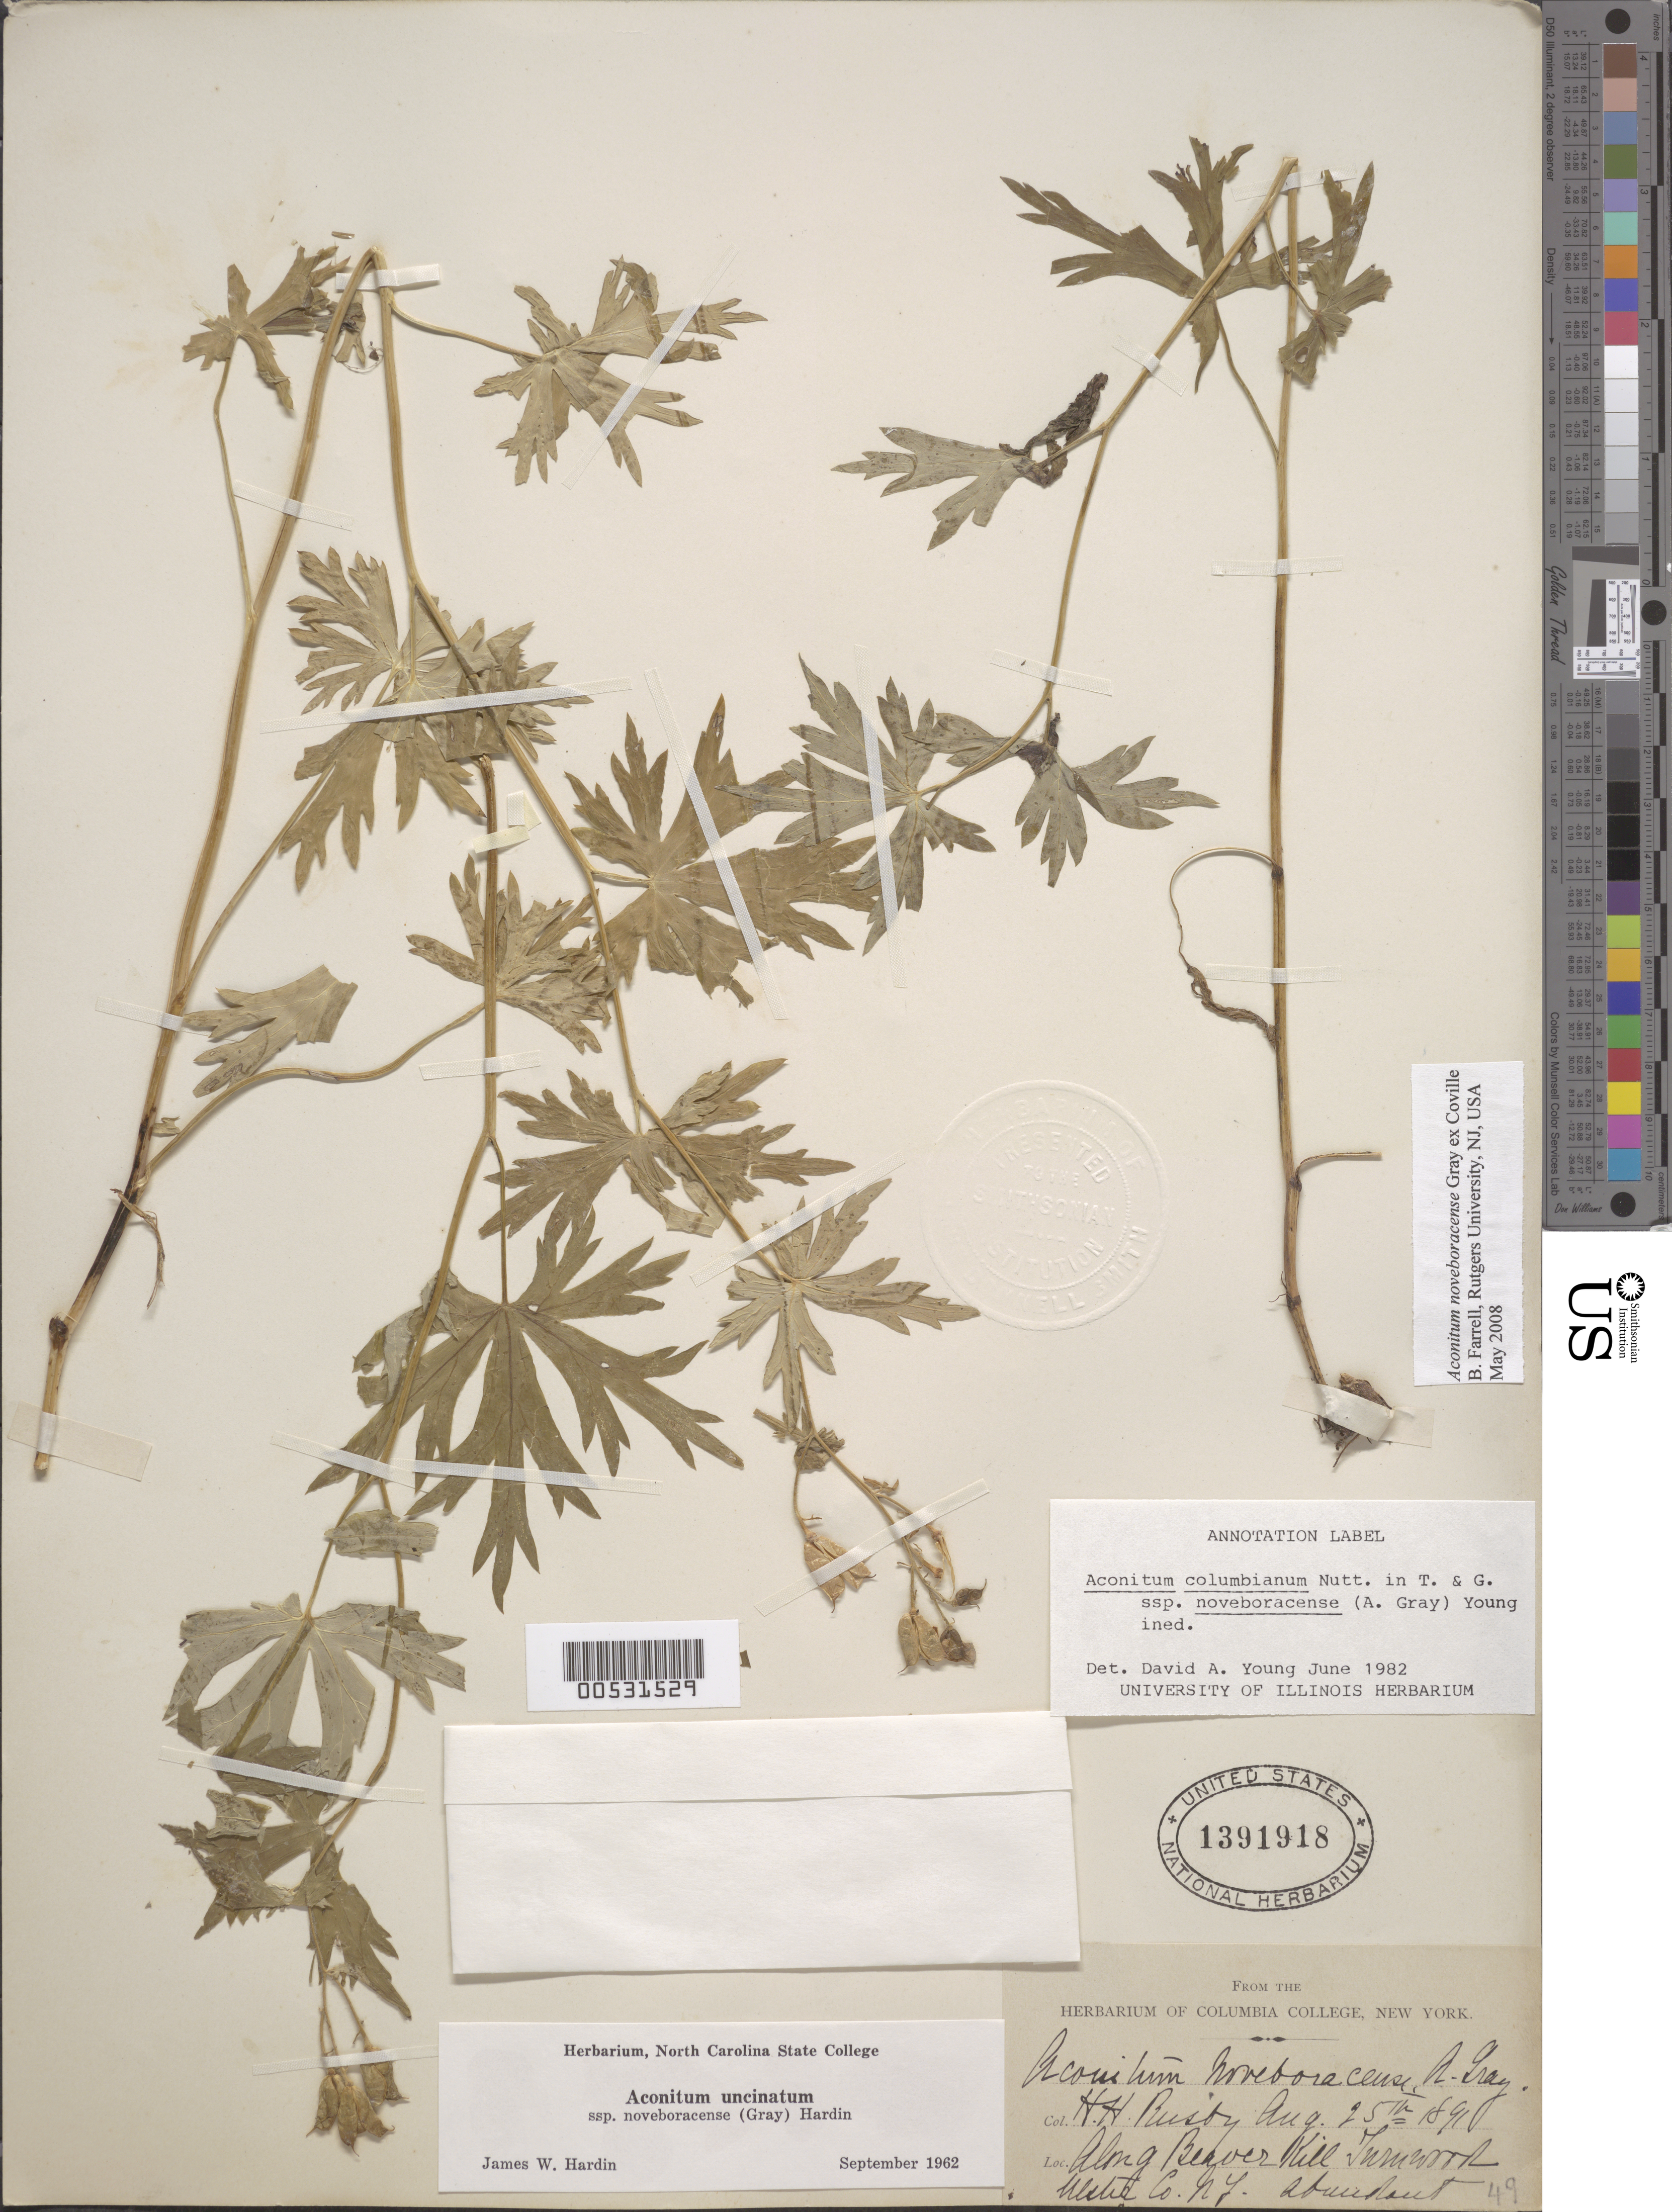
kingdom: Plantae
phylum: Tracheophyta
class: Magnoliopsida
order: Ranunculales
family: Ranunculaceae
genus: Aconitum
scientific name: Aconitum noveboracense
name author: A. Gray ex Coville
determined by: Young, D. A.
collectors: H. H. Rusby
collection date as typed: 25 Aug 1891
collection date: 1891-08-25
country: United States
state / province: New York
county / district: Ulster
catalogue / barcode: US 1391918